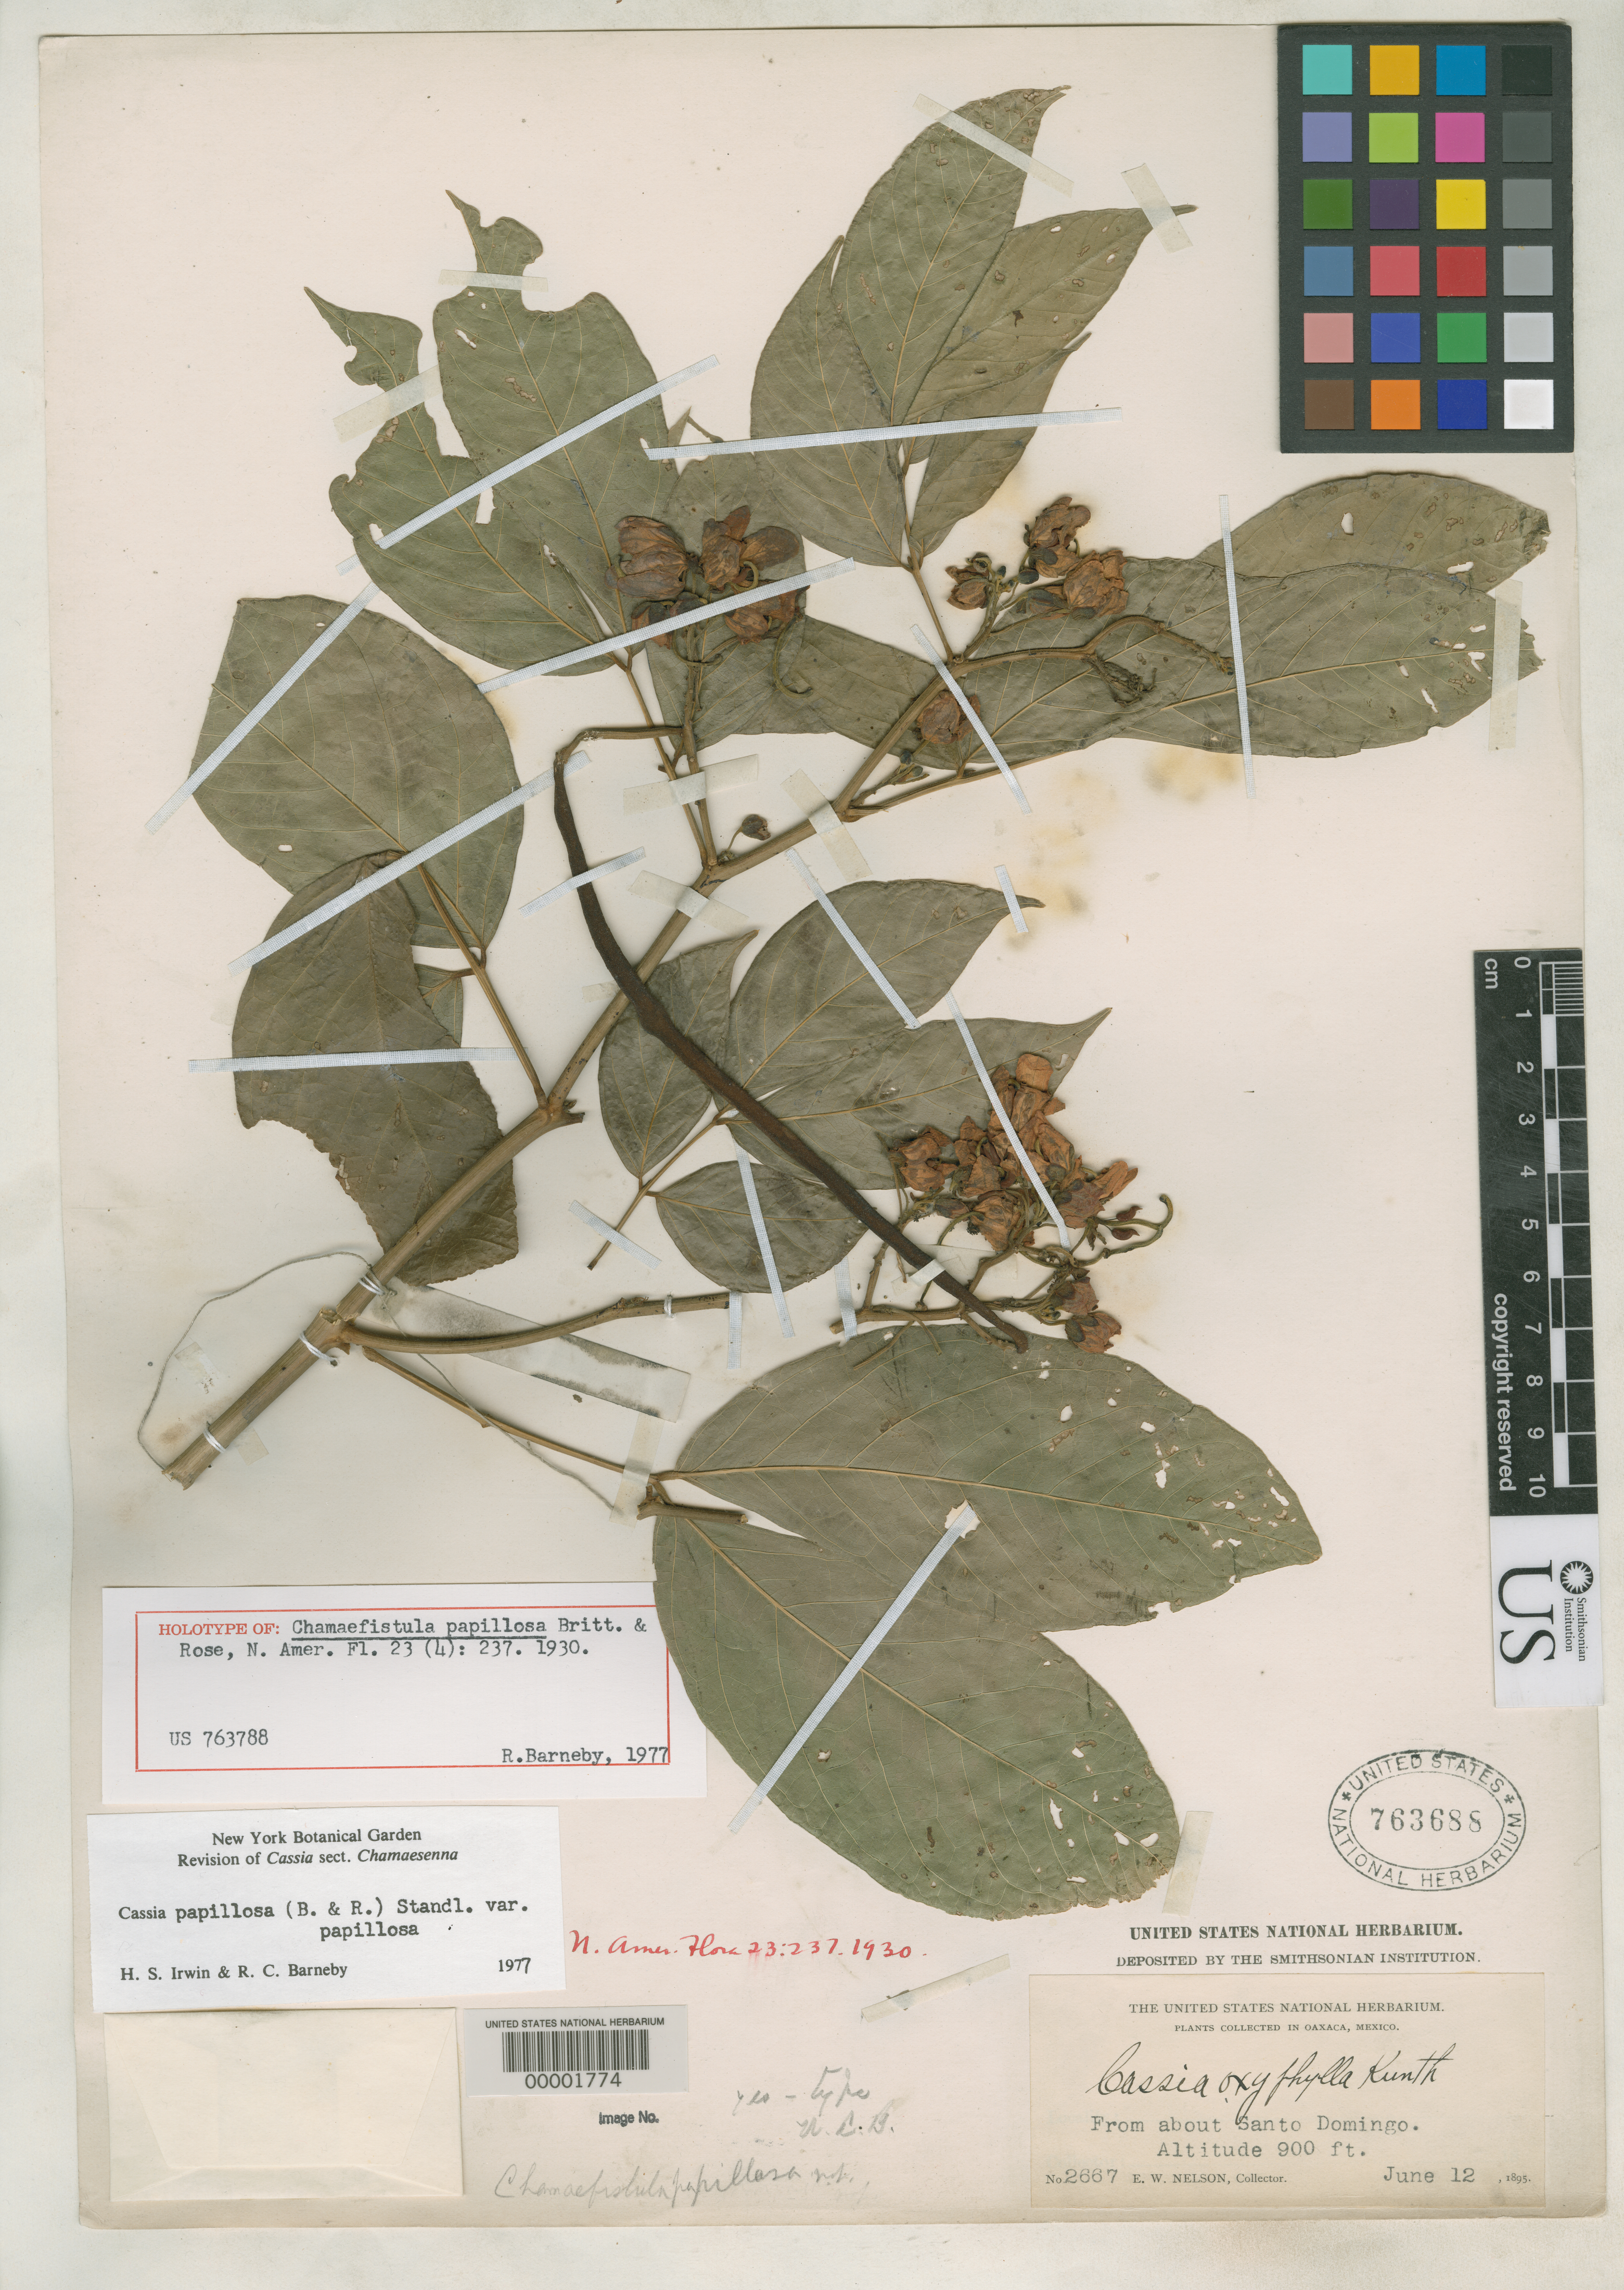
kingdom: Plantae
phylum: Tracheophyta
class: Magnoliopsida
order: Fabales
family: Fabaceae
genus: Chamaefistula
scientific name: Chamaefistula papillosa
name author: Britton & Rose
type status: Holotype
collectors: E. W. Nelson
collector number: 2667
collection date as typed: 12 Jun 1895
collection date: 1895-06-12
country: Mexico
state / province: Oaxaca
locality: Near Santo Domingo.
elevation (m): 274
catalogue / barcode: US 763688